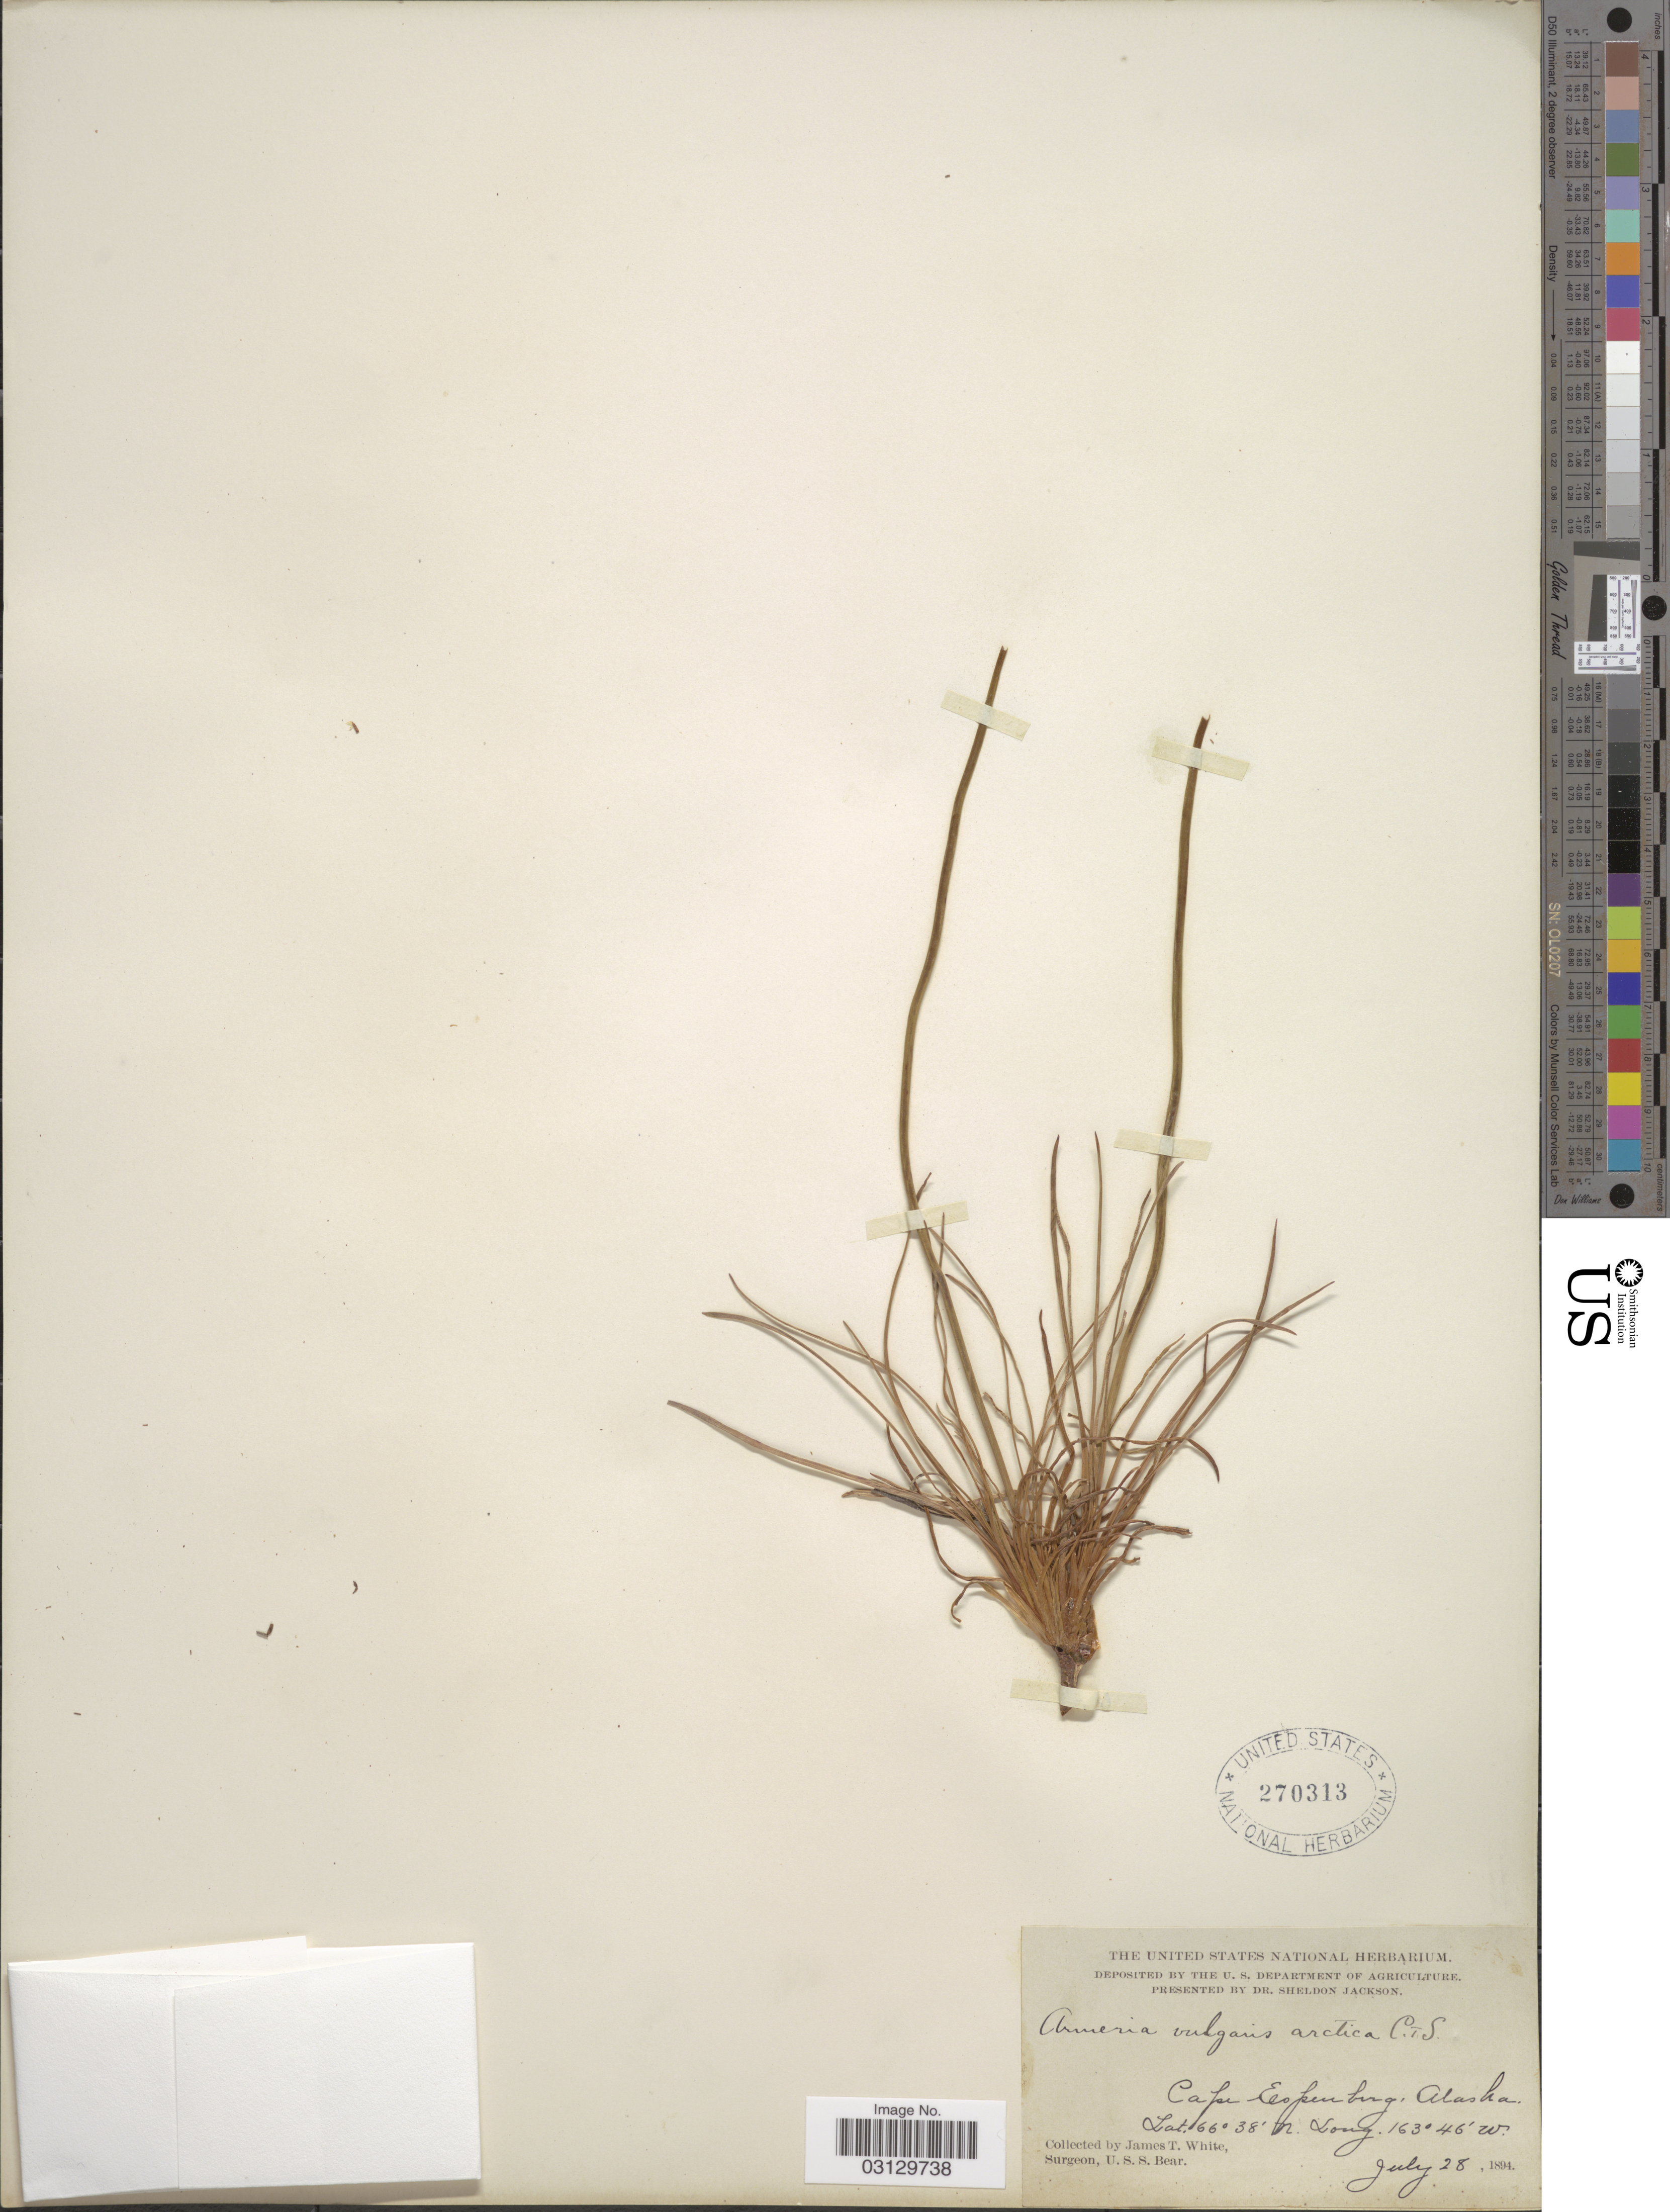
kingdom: Plantae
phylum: Tracheophyta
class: Magnoliopsida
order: Caryophyllales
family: Plumbaginaceae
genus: Armeria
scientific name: Armeria maritima subsp. sibirica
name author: (Turcz. ex Boiss.) Nyman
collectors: J. T. White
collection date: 1894-07-28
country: United States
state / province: Alaska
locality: Cape Espenberg.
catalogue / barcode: US 270313